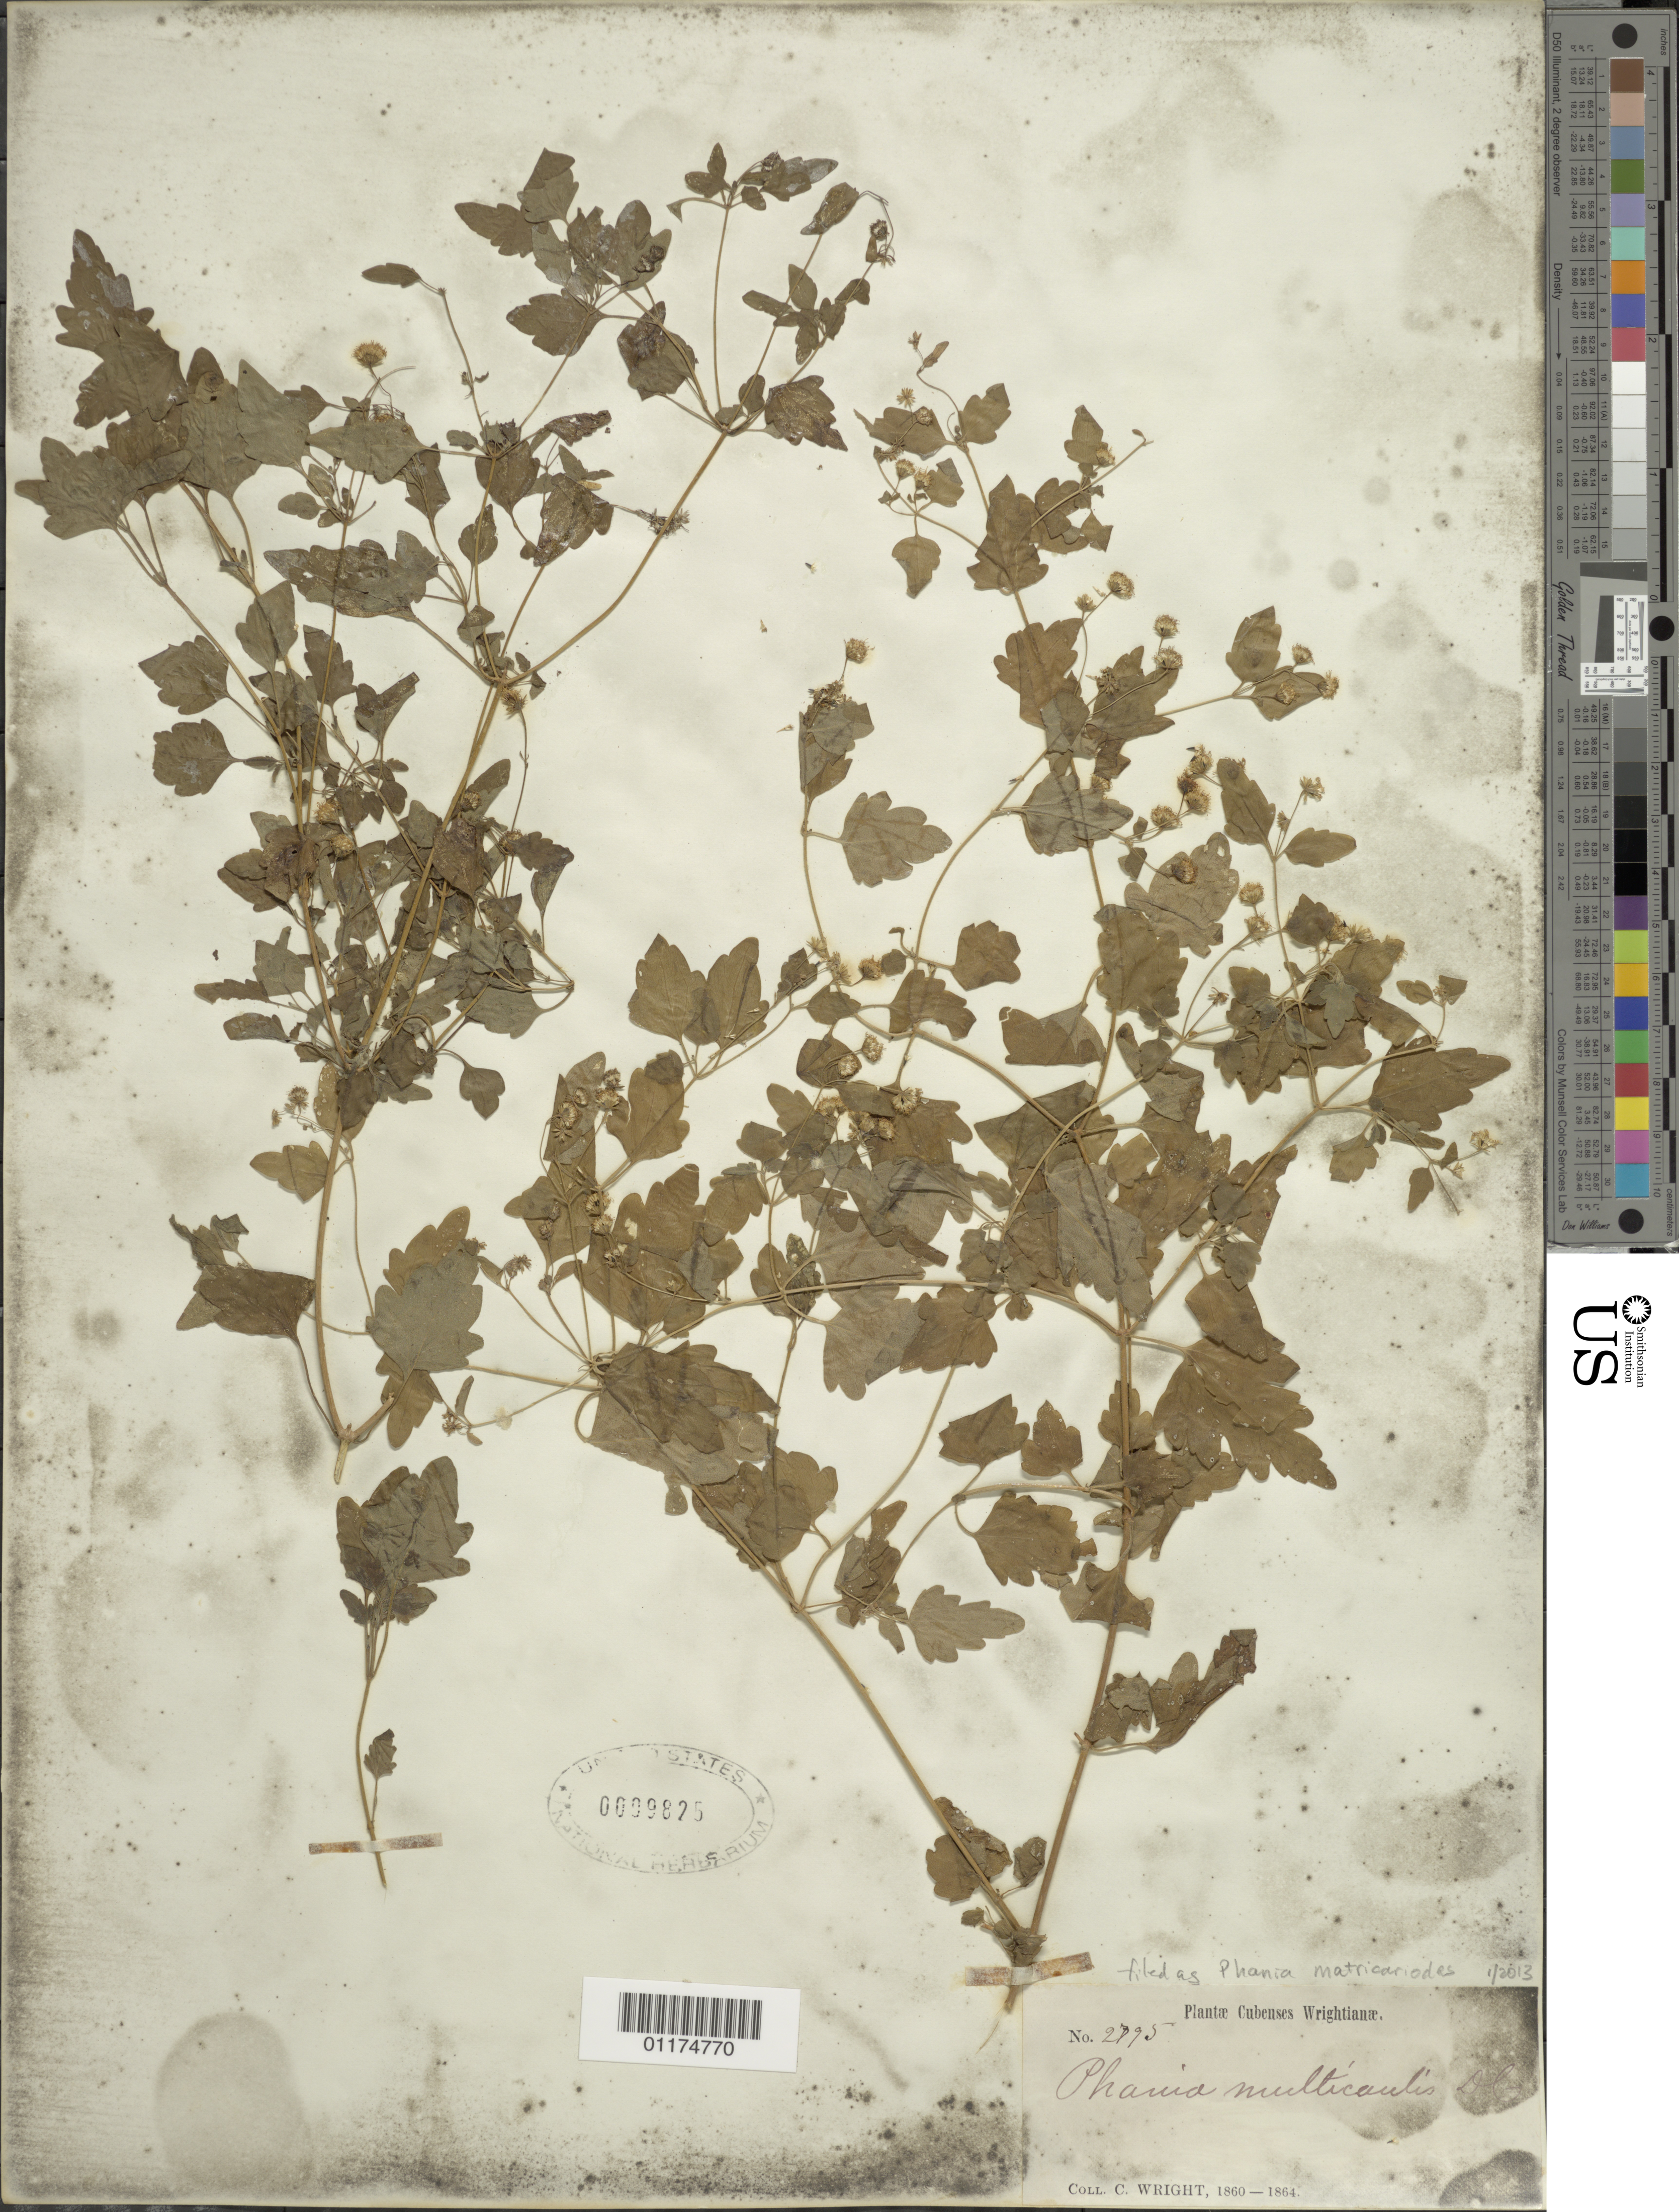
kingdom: Plantae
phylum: Tracheophyta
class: Magnoliopsida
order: Asterales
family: Asteraceae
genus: Phania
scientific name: Phania matricarioides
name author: (Spreng.) Griseb.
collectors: C. Wright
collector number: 2795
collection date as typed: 1860 to 1864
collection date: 1860/1864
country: Cuba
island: Cuba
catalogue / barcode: US 99825